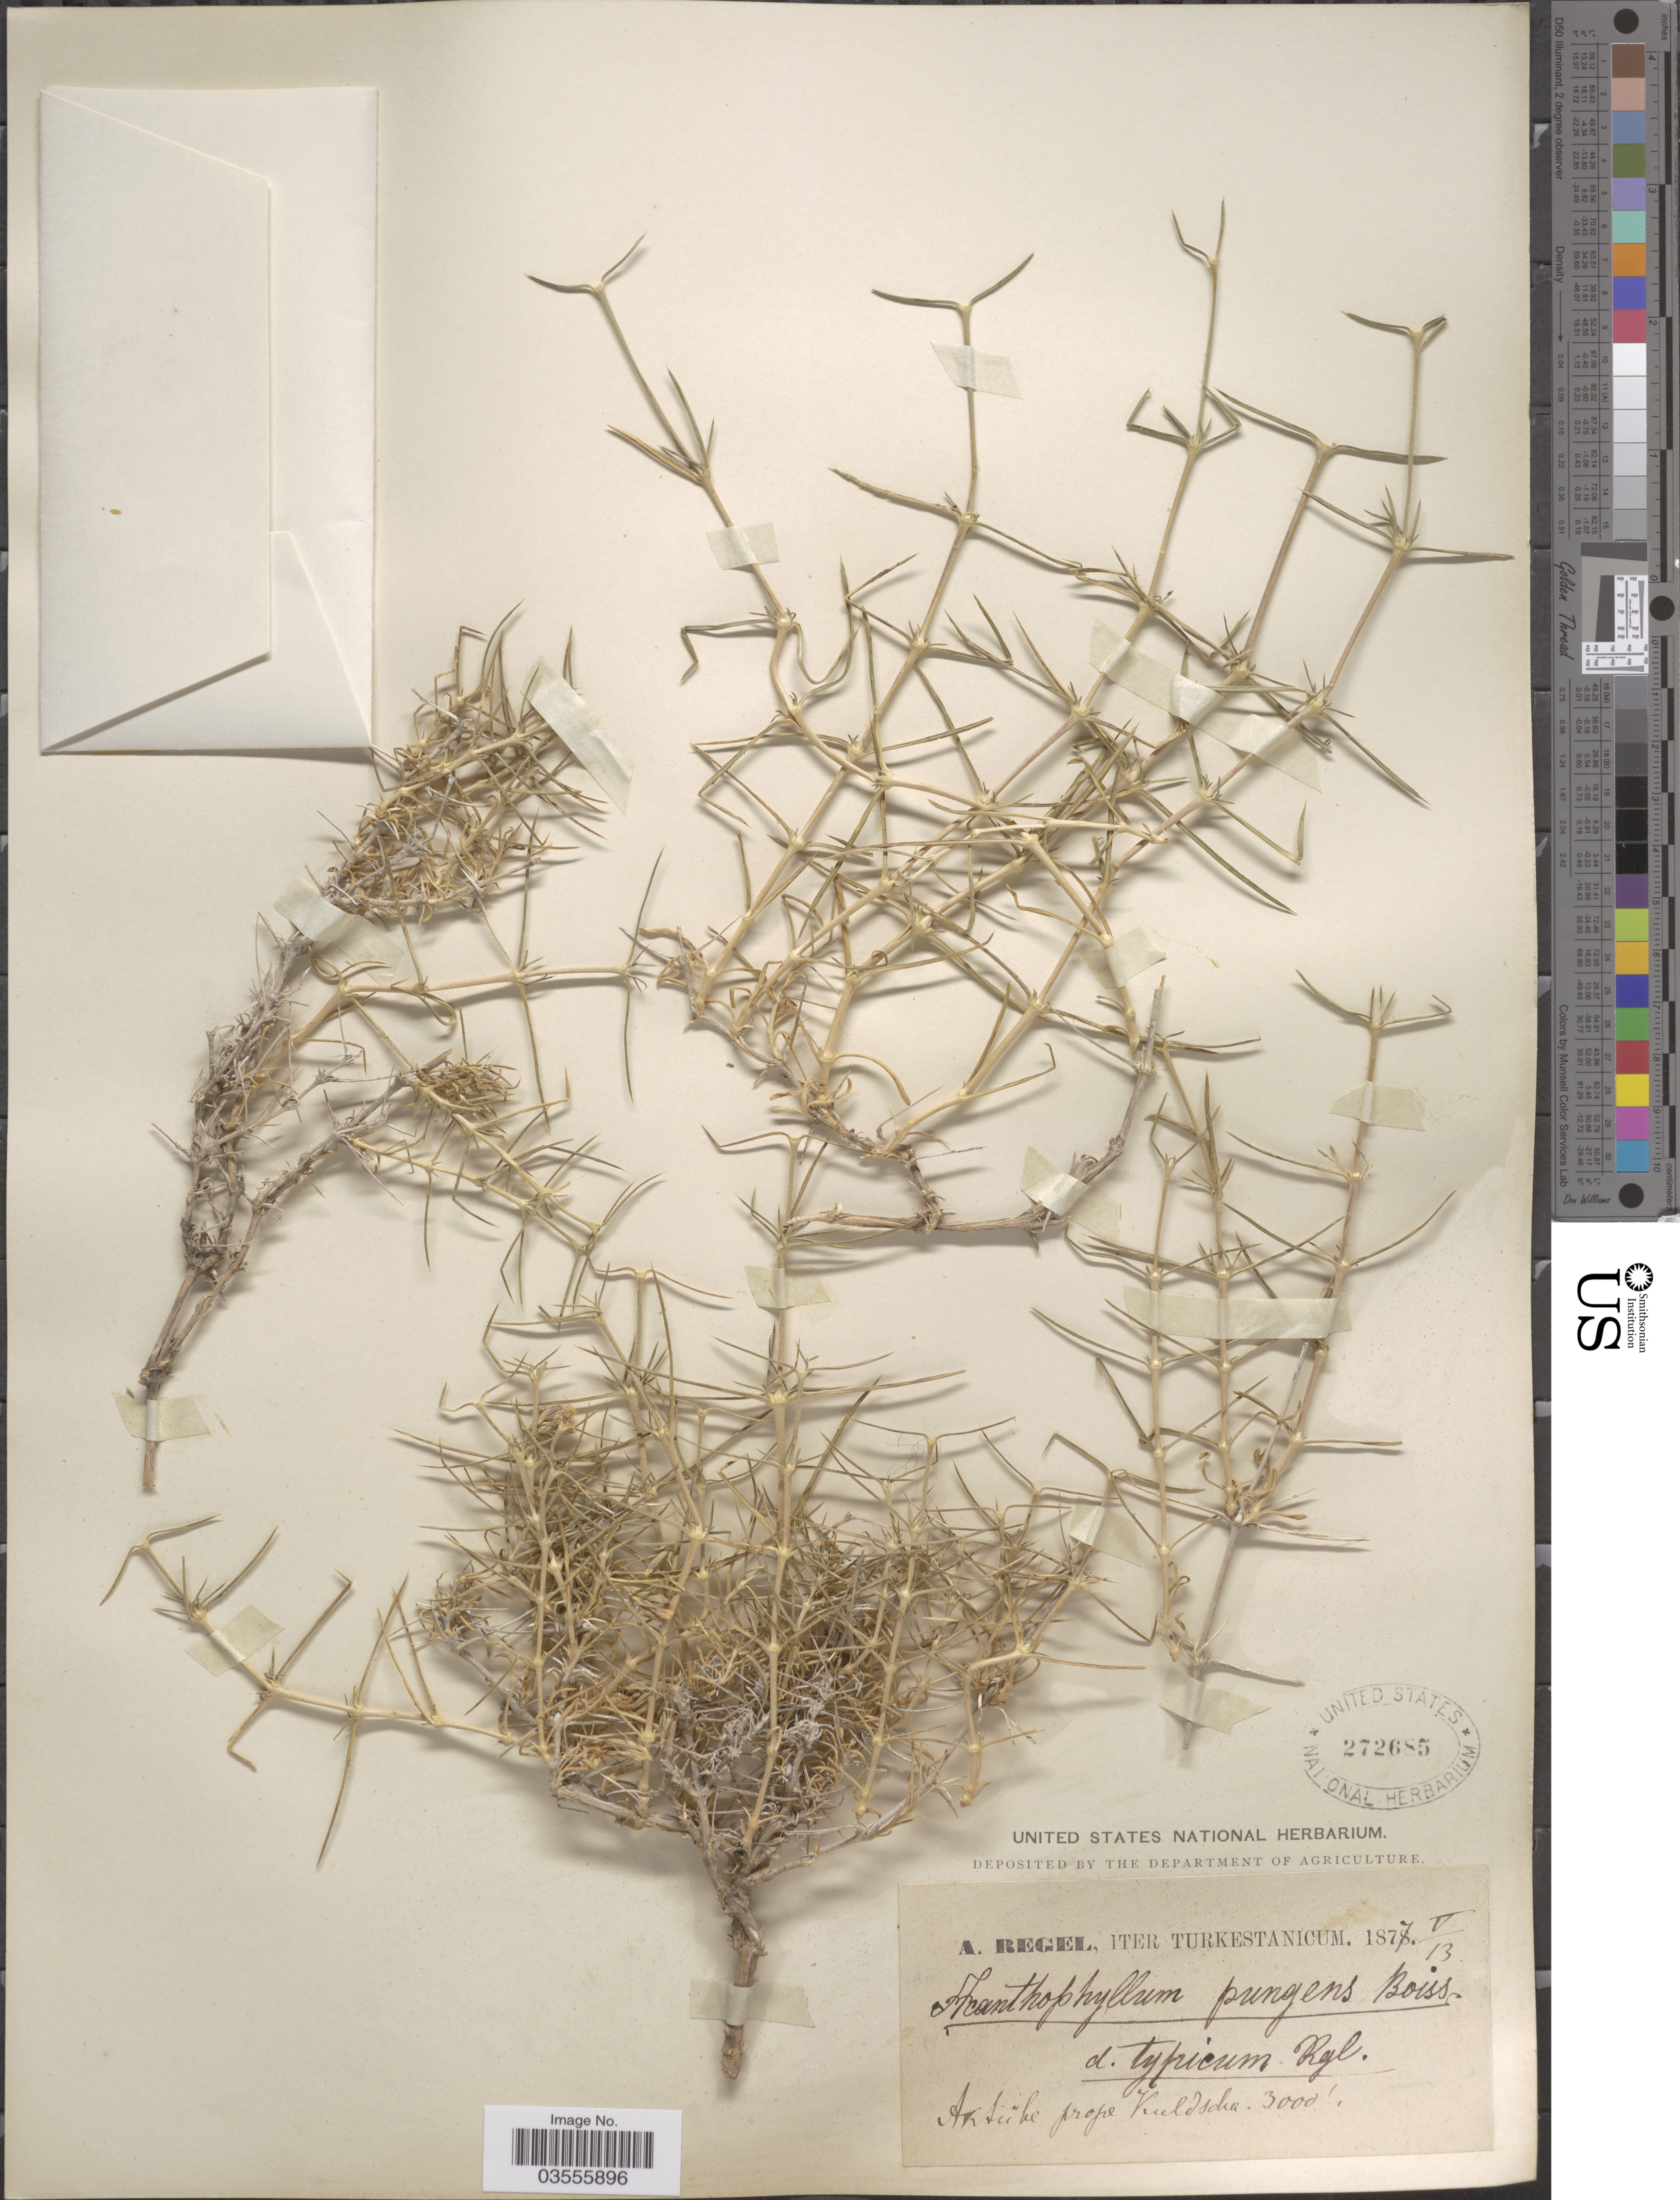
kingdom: Plantae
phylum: Tracheophyta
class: Magnoliopsida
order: Caryophyllales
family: Caryophyllaceae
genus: Acanthophyllum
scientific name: Acanthophyllum pungens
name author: (Bunge) Boiss.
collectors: A. Regel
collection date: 1877-05-13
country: China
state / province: Xinjiang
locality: Iter Turkestanicum. Artüke [interpreted] prope Kuldscha.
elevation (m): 914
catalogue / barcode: US 272685